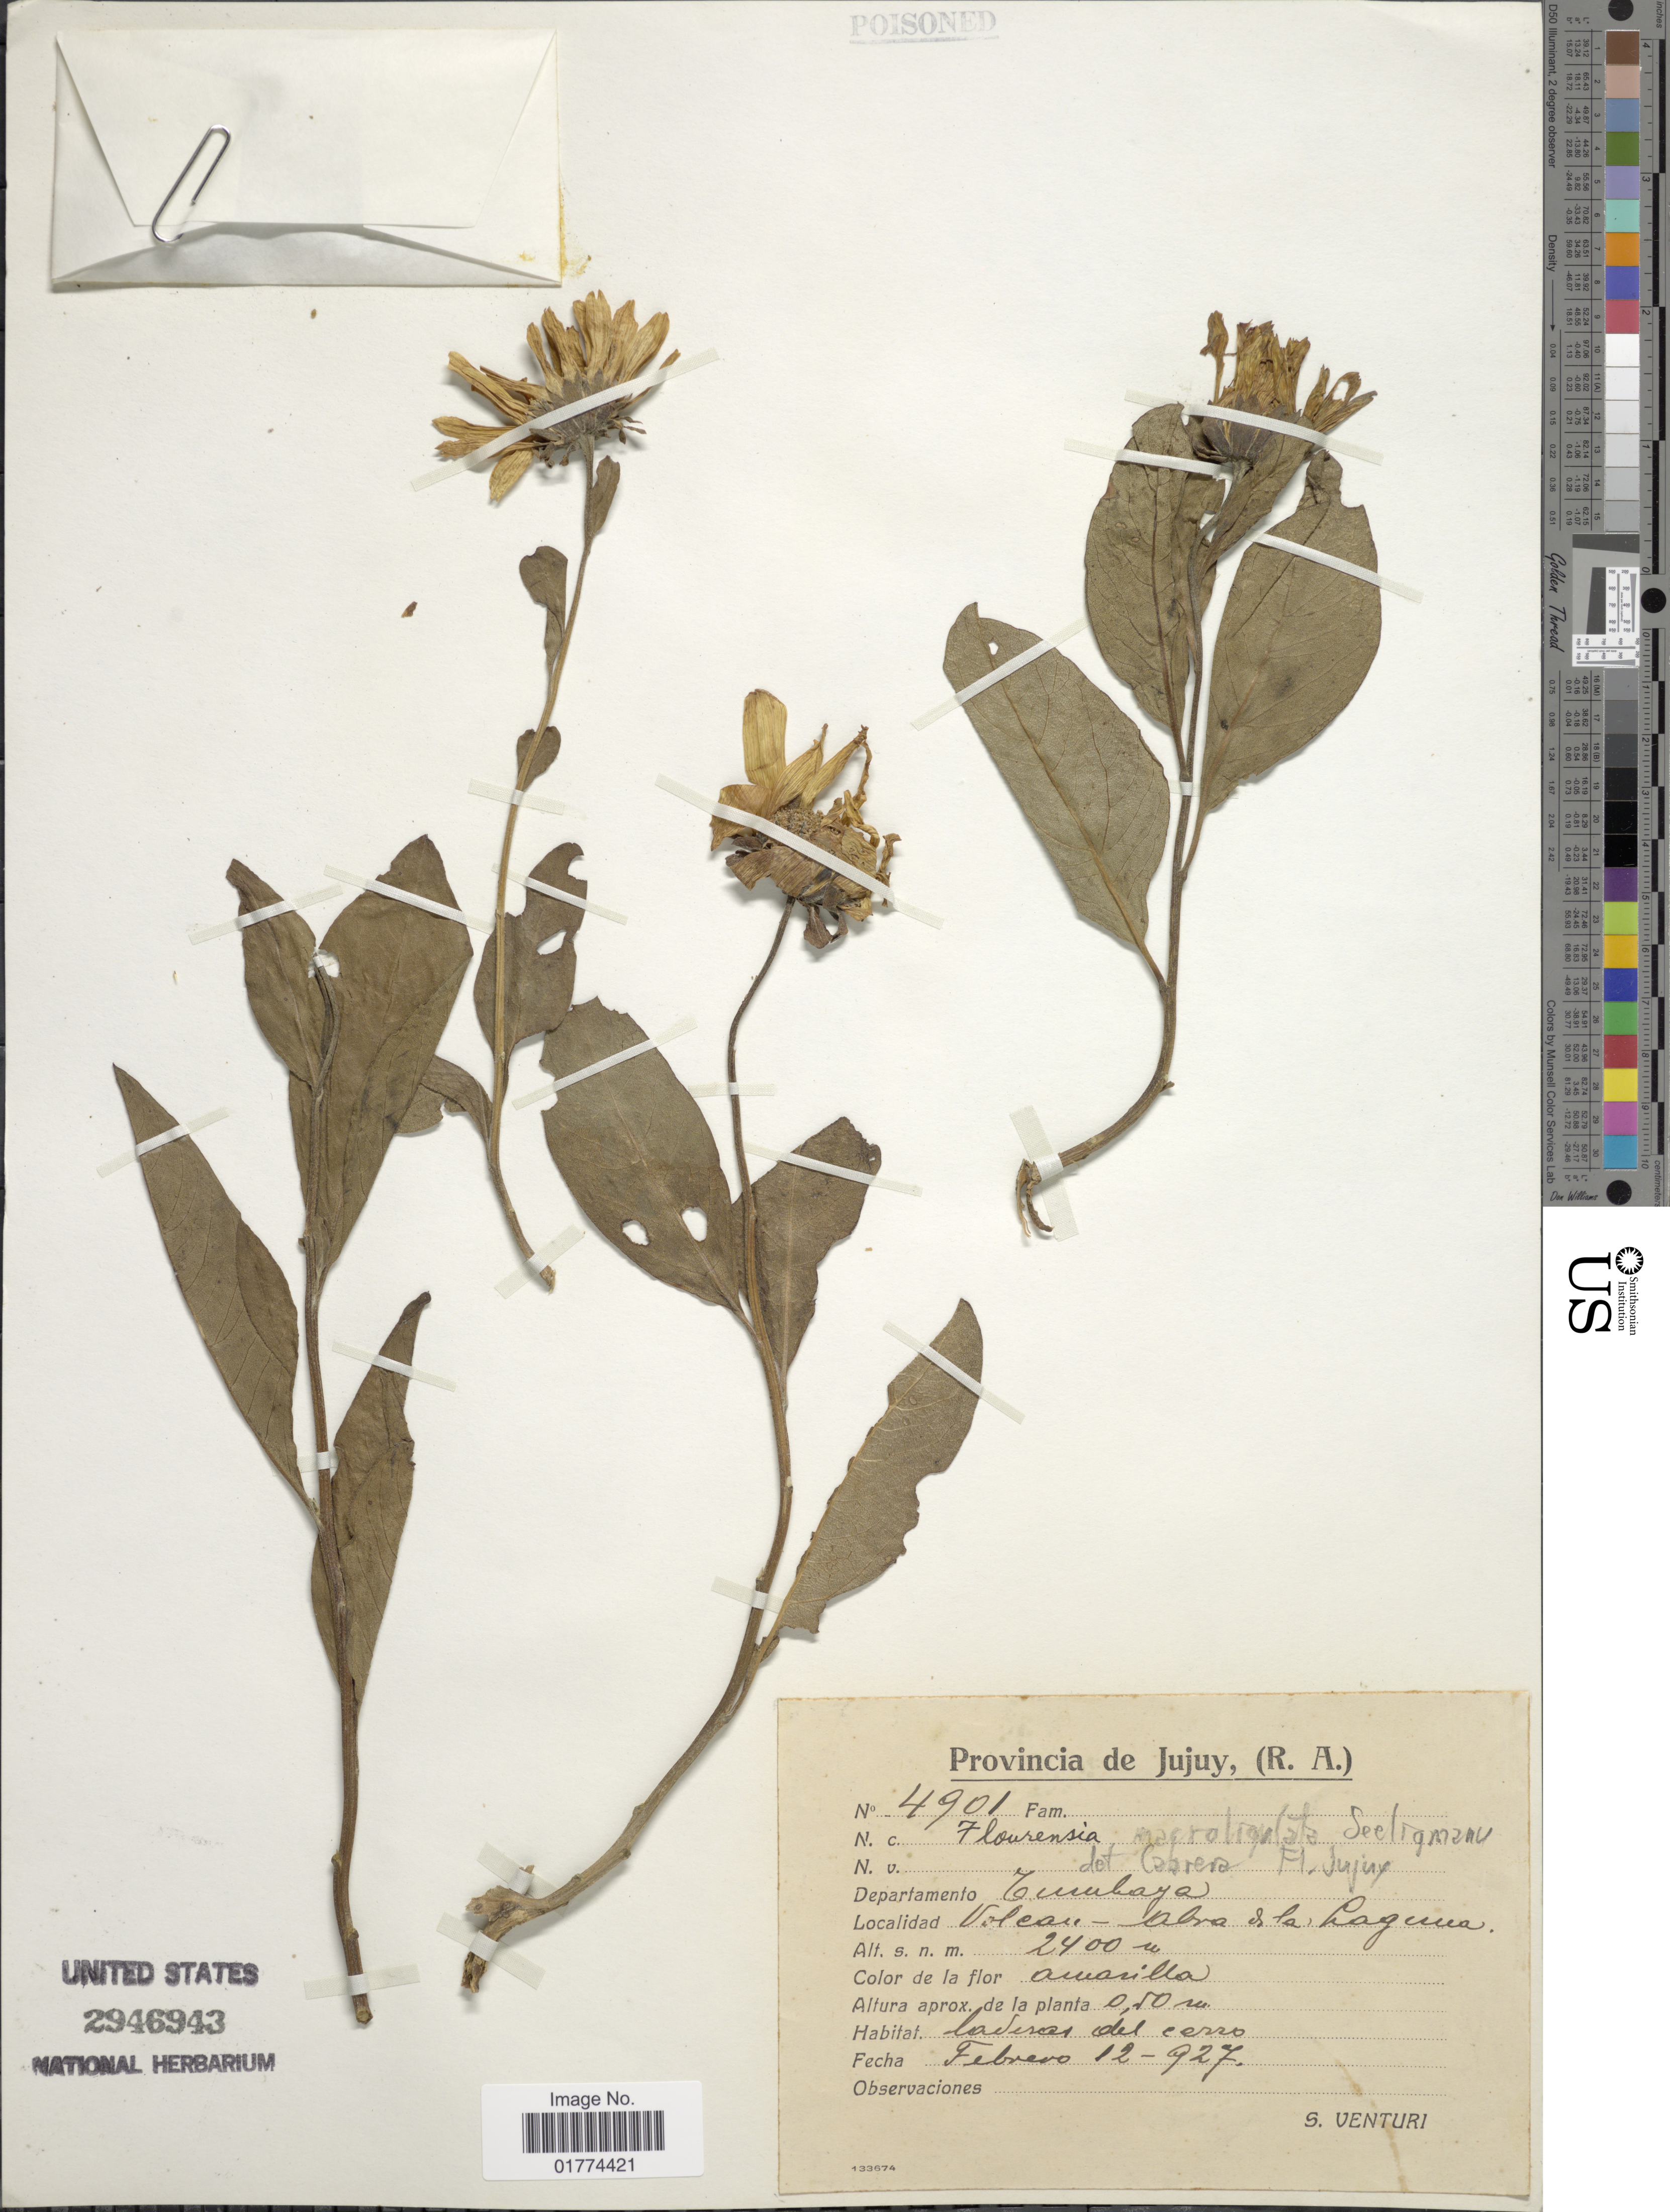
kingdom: Plantae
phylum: Tracheophyta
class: Magnoliopsida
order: Asterales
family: Asteraceae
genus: Flourensia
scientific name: Flourensia macroligulata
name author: Seeligm.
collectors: S. Venturi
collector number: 4901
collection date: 1927-02-12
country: Argentina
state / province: Tucuman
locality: Departamento Tumulaya. Volcan - Abra de la Laguna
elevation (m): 2400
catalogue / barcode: US 2946943